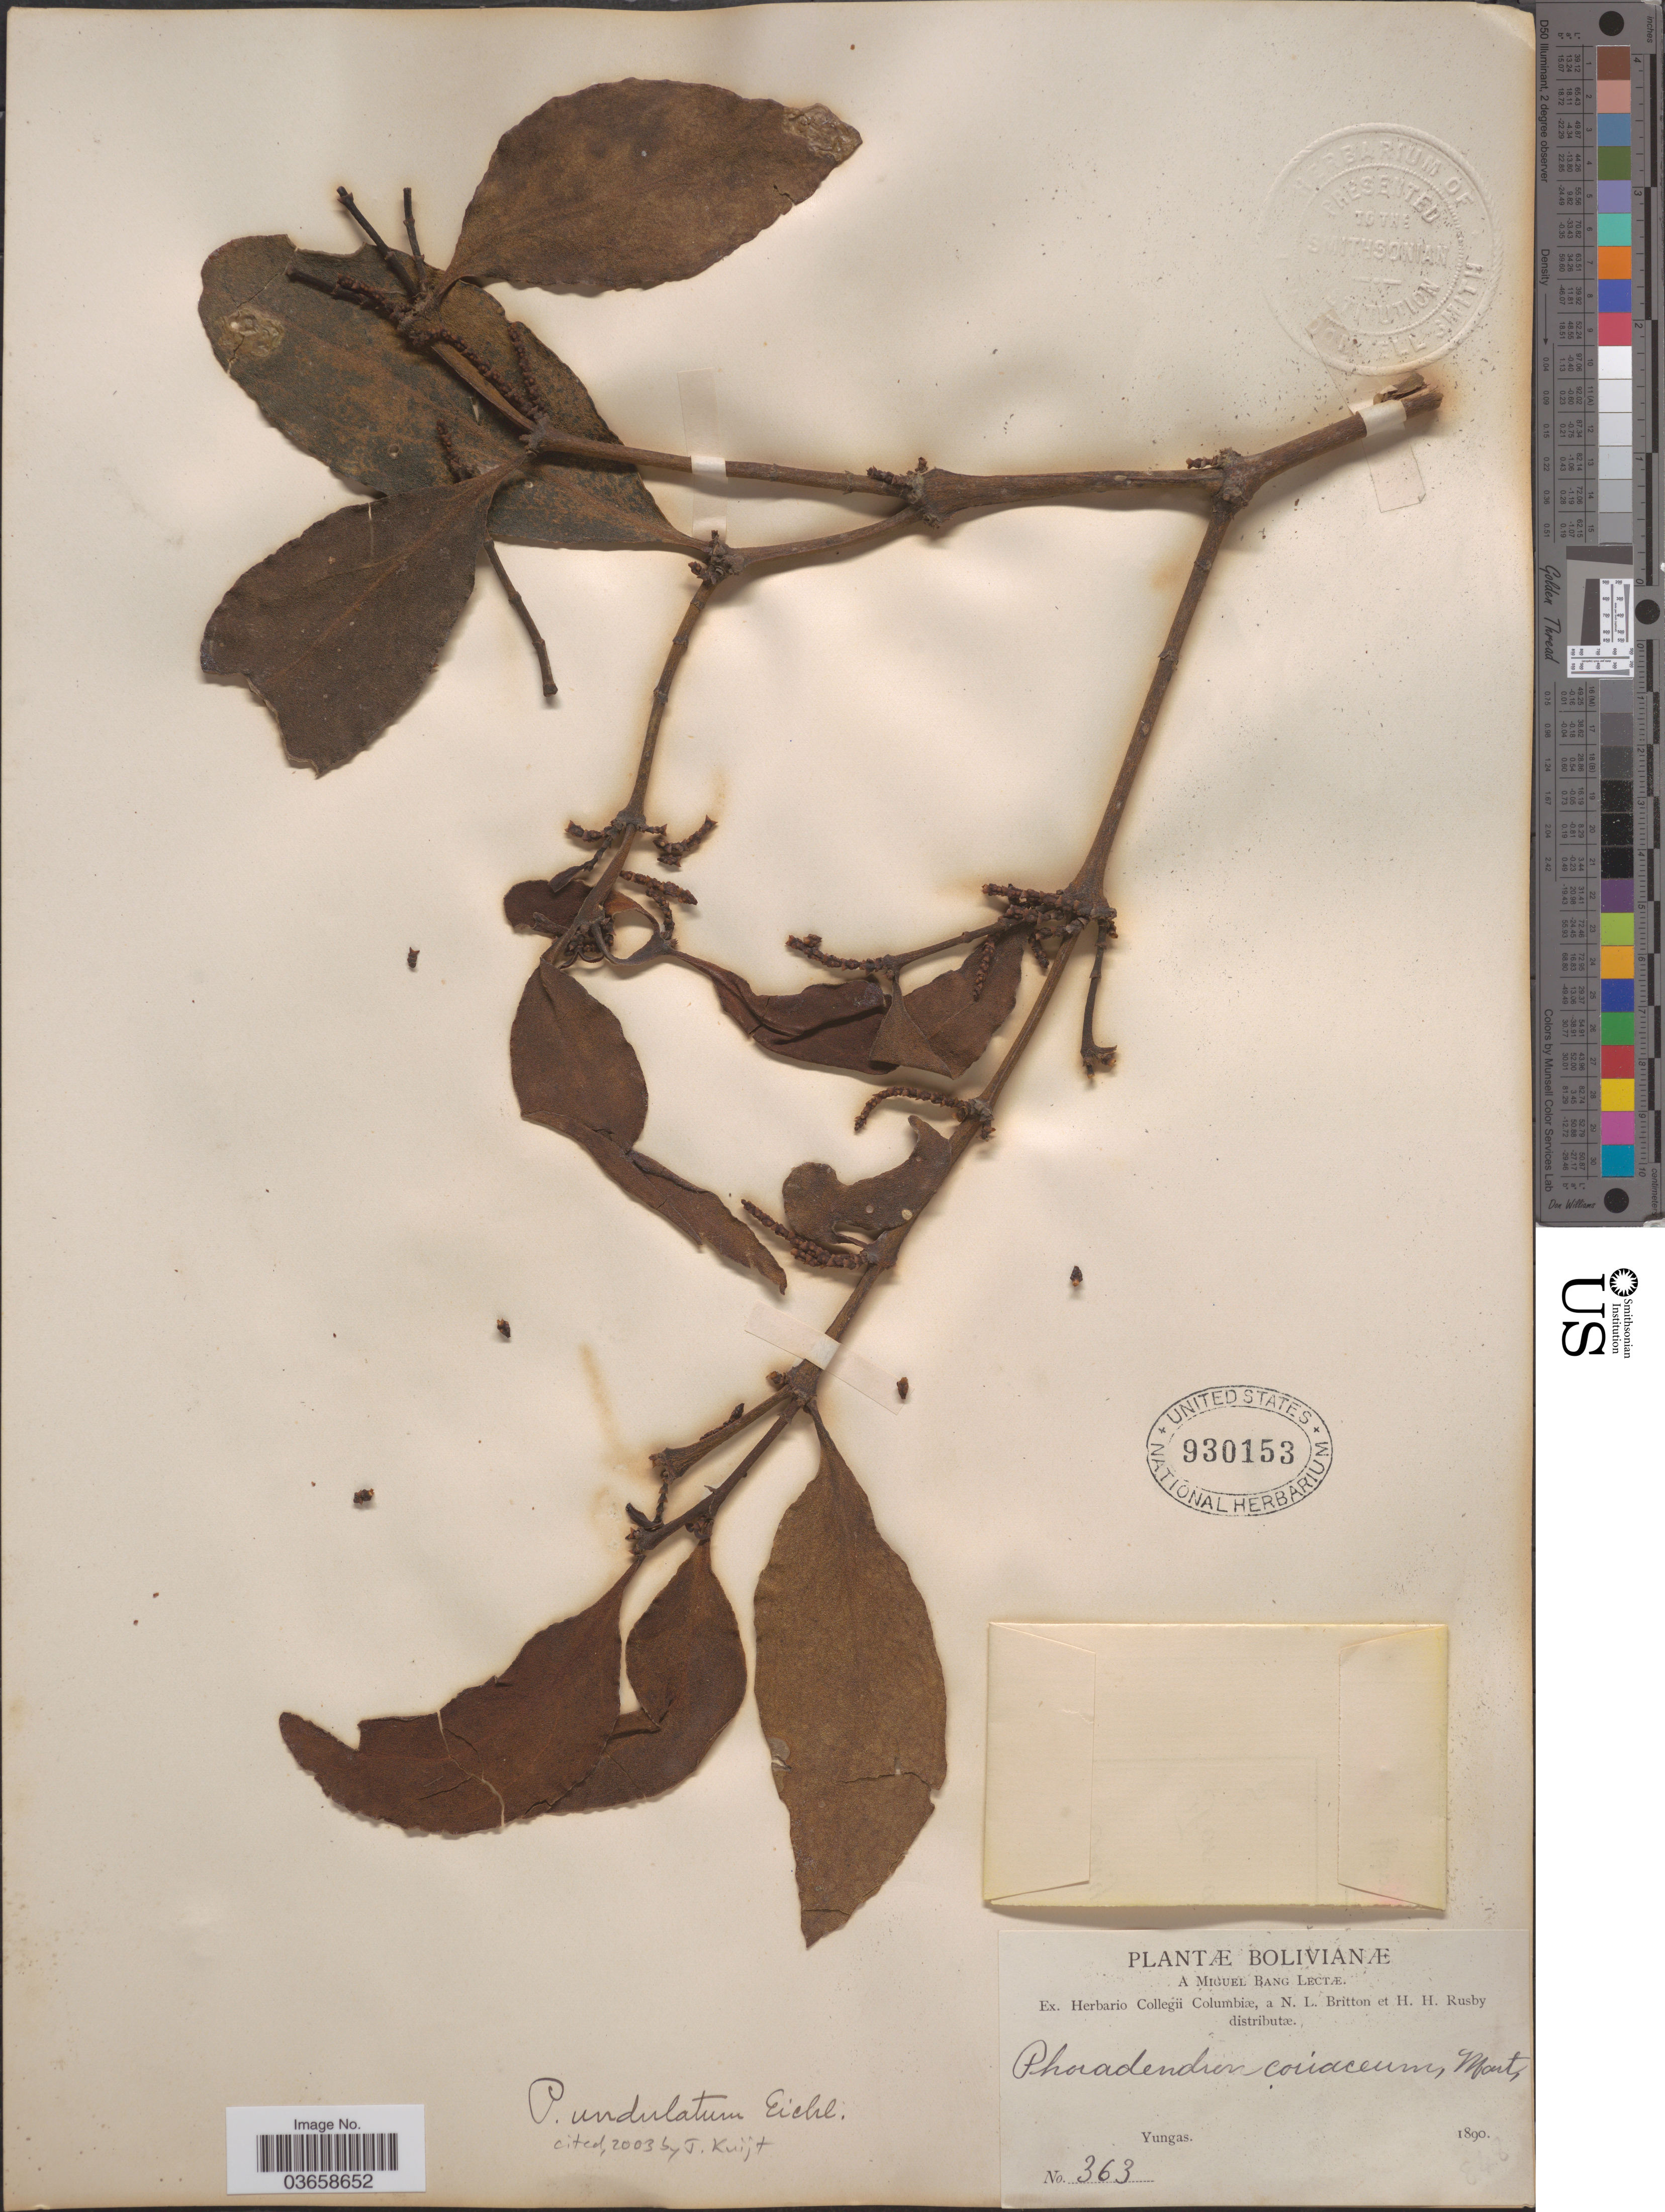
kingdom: Plantae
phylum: Tracheophyta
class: Magnoliopsida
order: Santalales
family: Viscaceae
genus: Phoradendron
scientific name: Phoradendron undulatum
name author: (Pohl ex DC.) Eichler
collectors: M. Bang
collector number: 363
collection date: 1890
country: Bolivia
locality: Yungas.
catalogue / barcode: US 930153